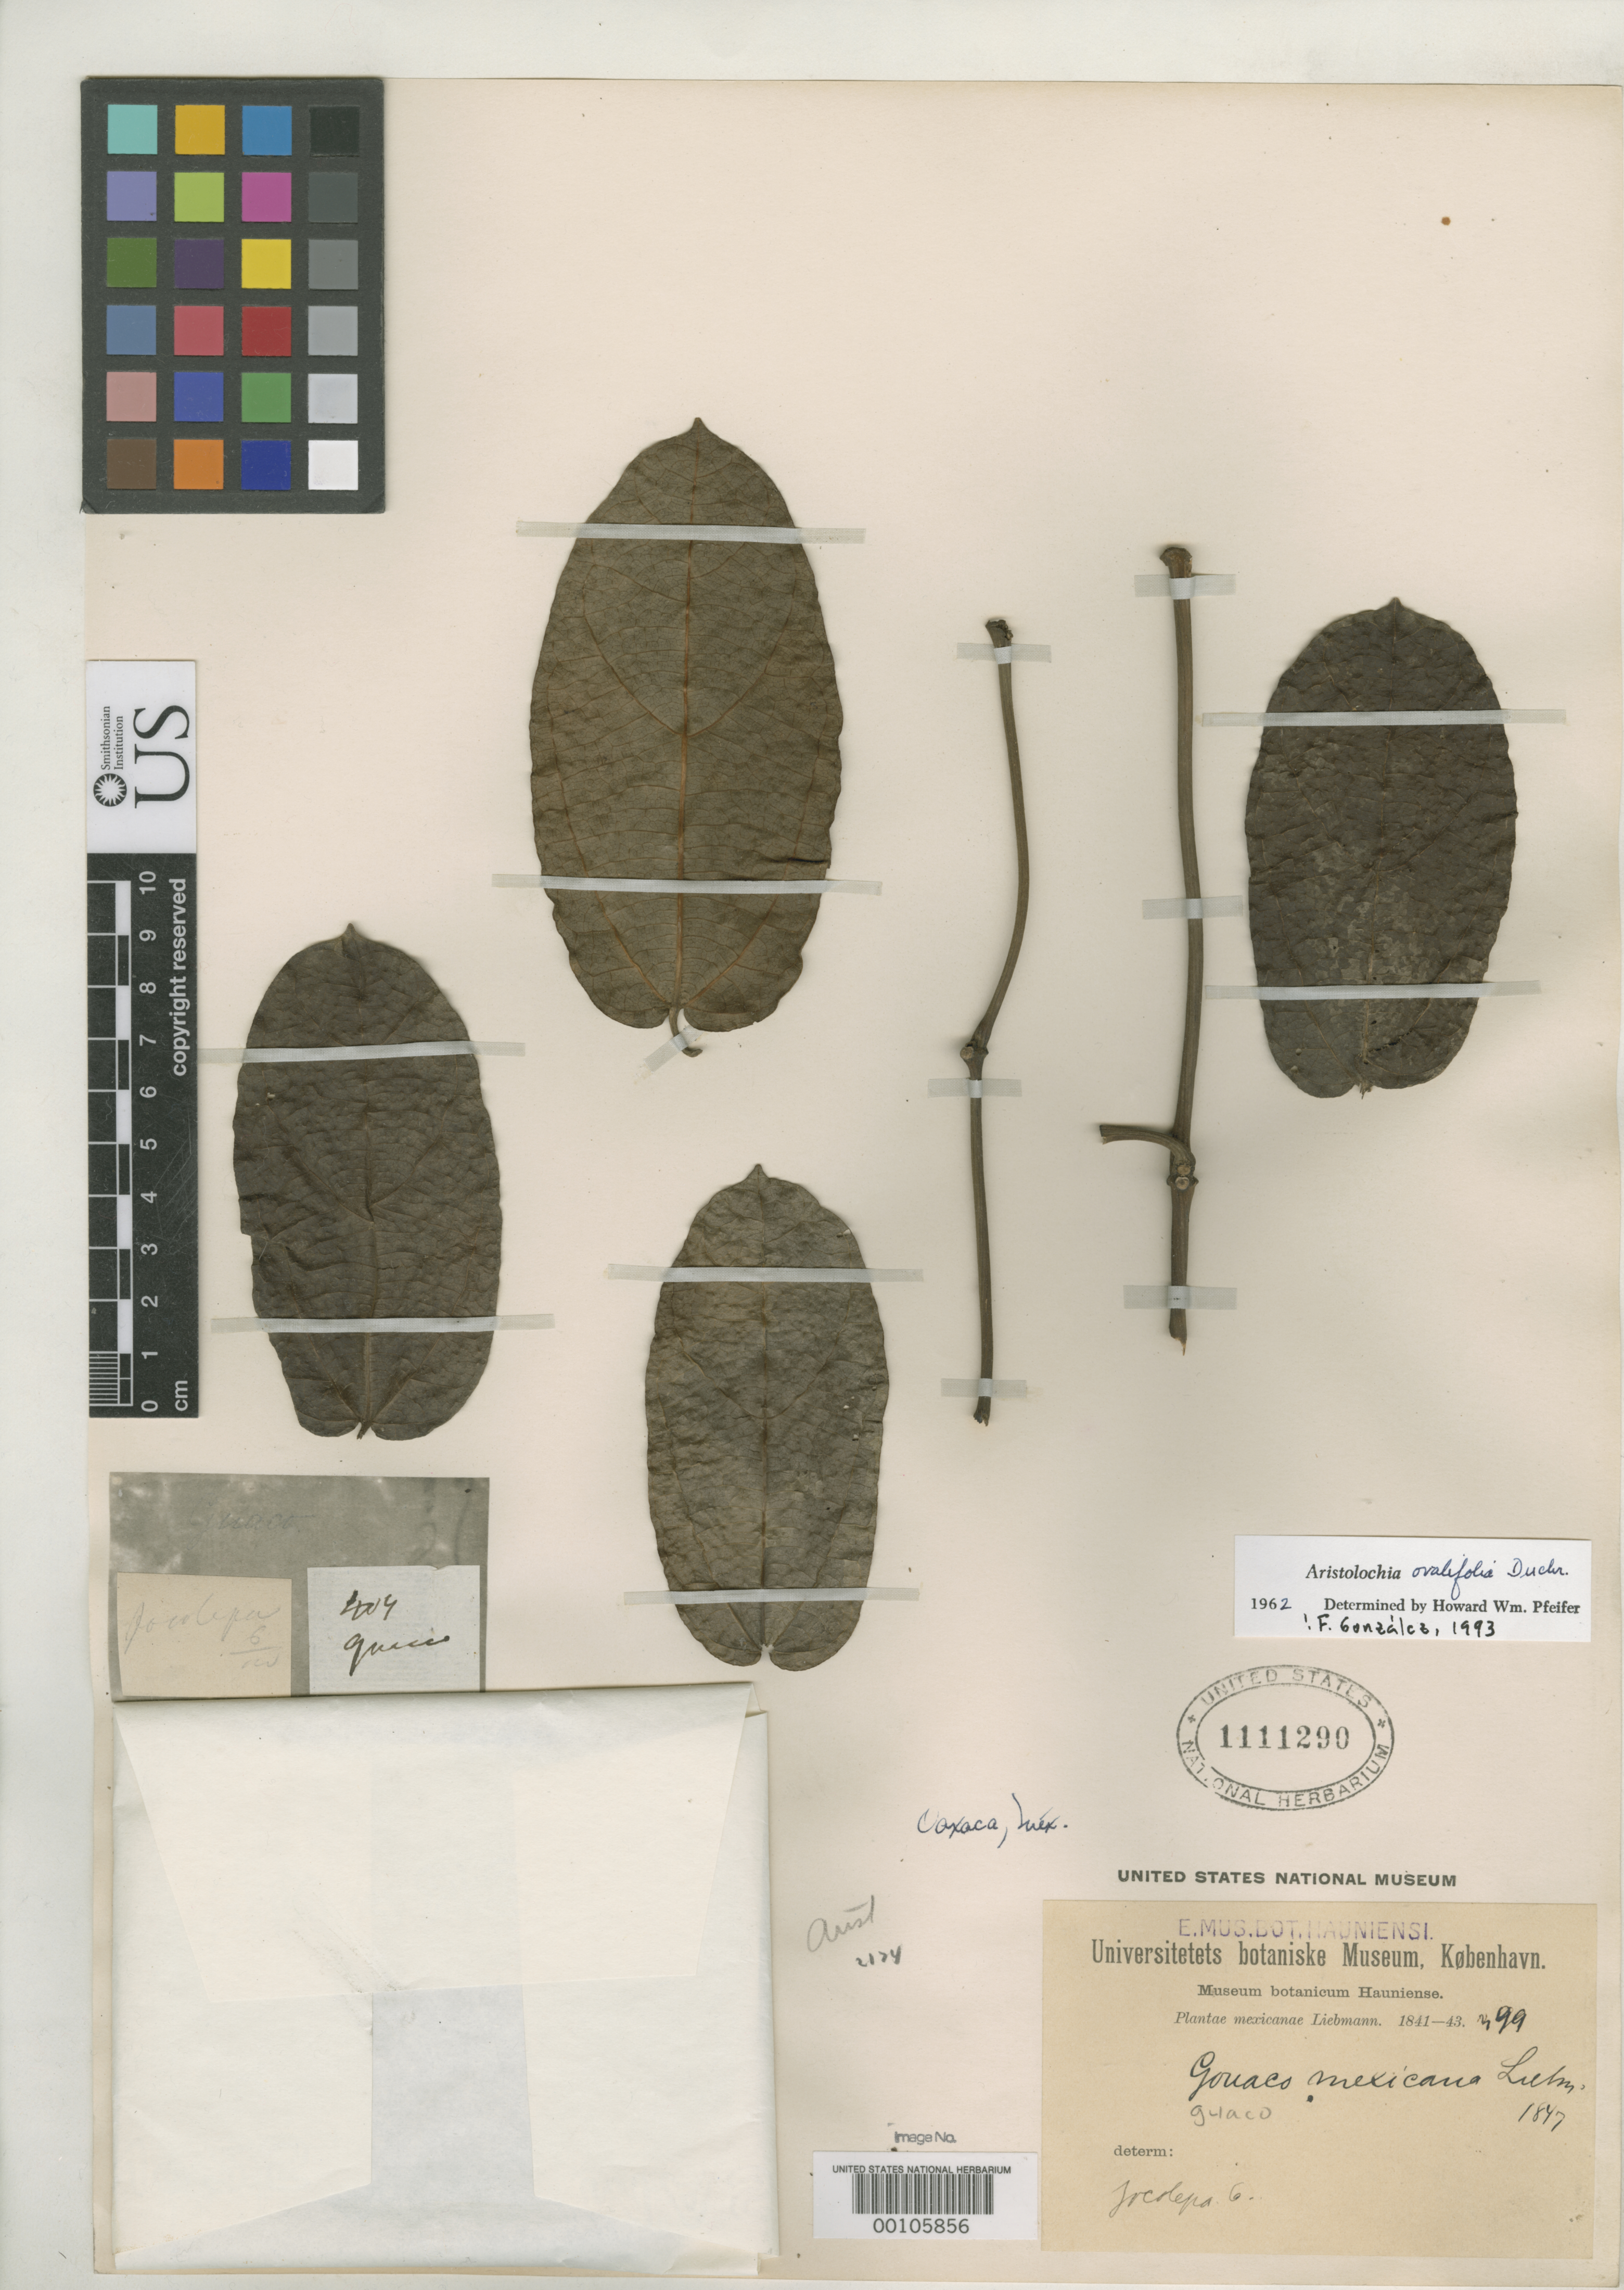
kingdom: Plantae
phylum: Tracheophyta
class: Magnoliopsida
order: Piperales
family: Aristolochiaceae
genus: Guaco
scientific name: Guaco mexicana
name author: Liebm.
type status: Type Collection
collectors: F. M. Liebmann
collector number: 99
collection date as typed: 1841 to -- --- 1843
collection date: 1841/1843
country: Mexico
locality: Mirador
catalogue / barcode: US 1111290